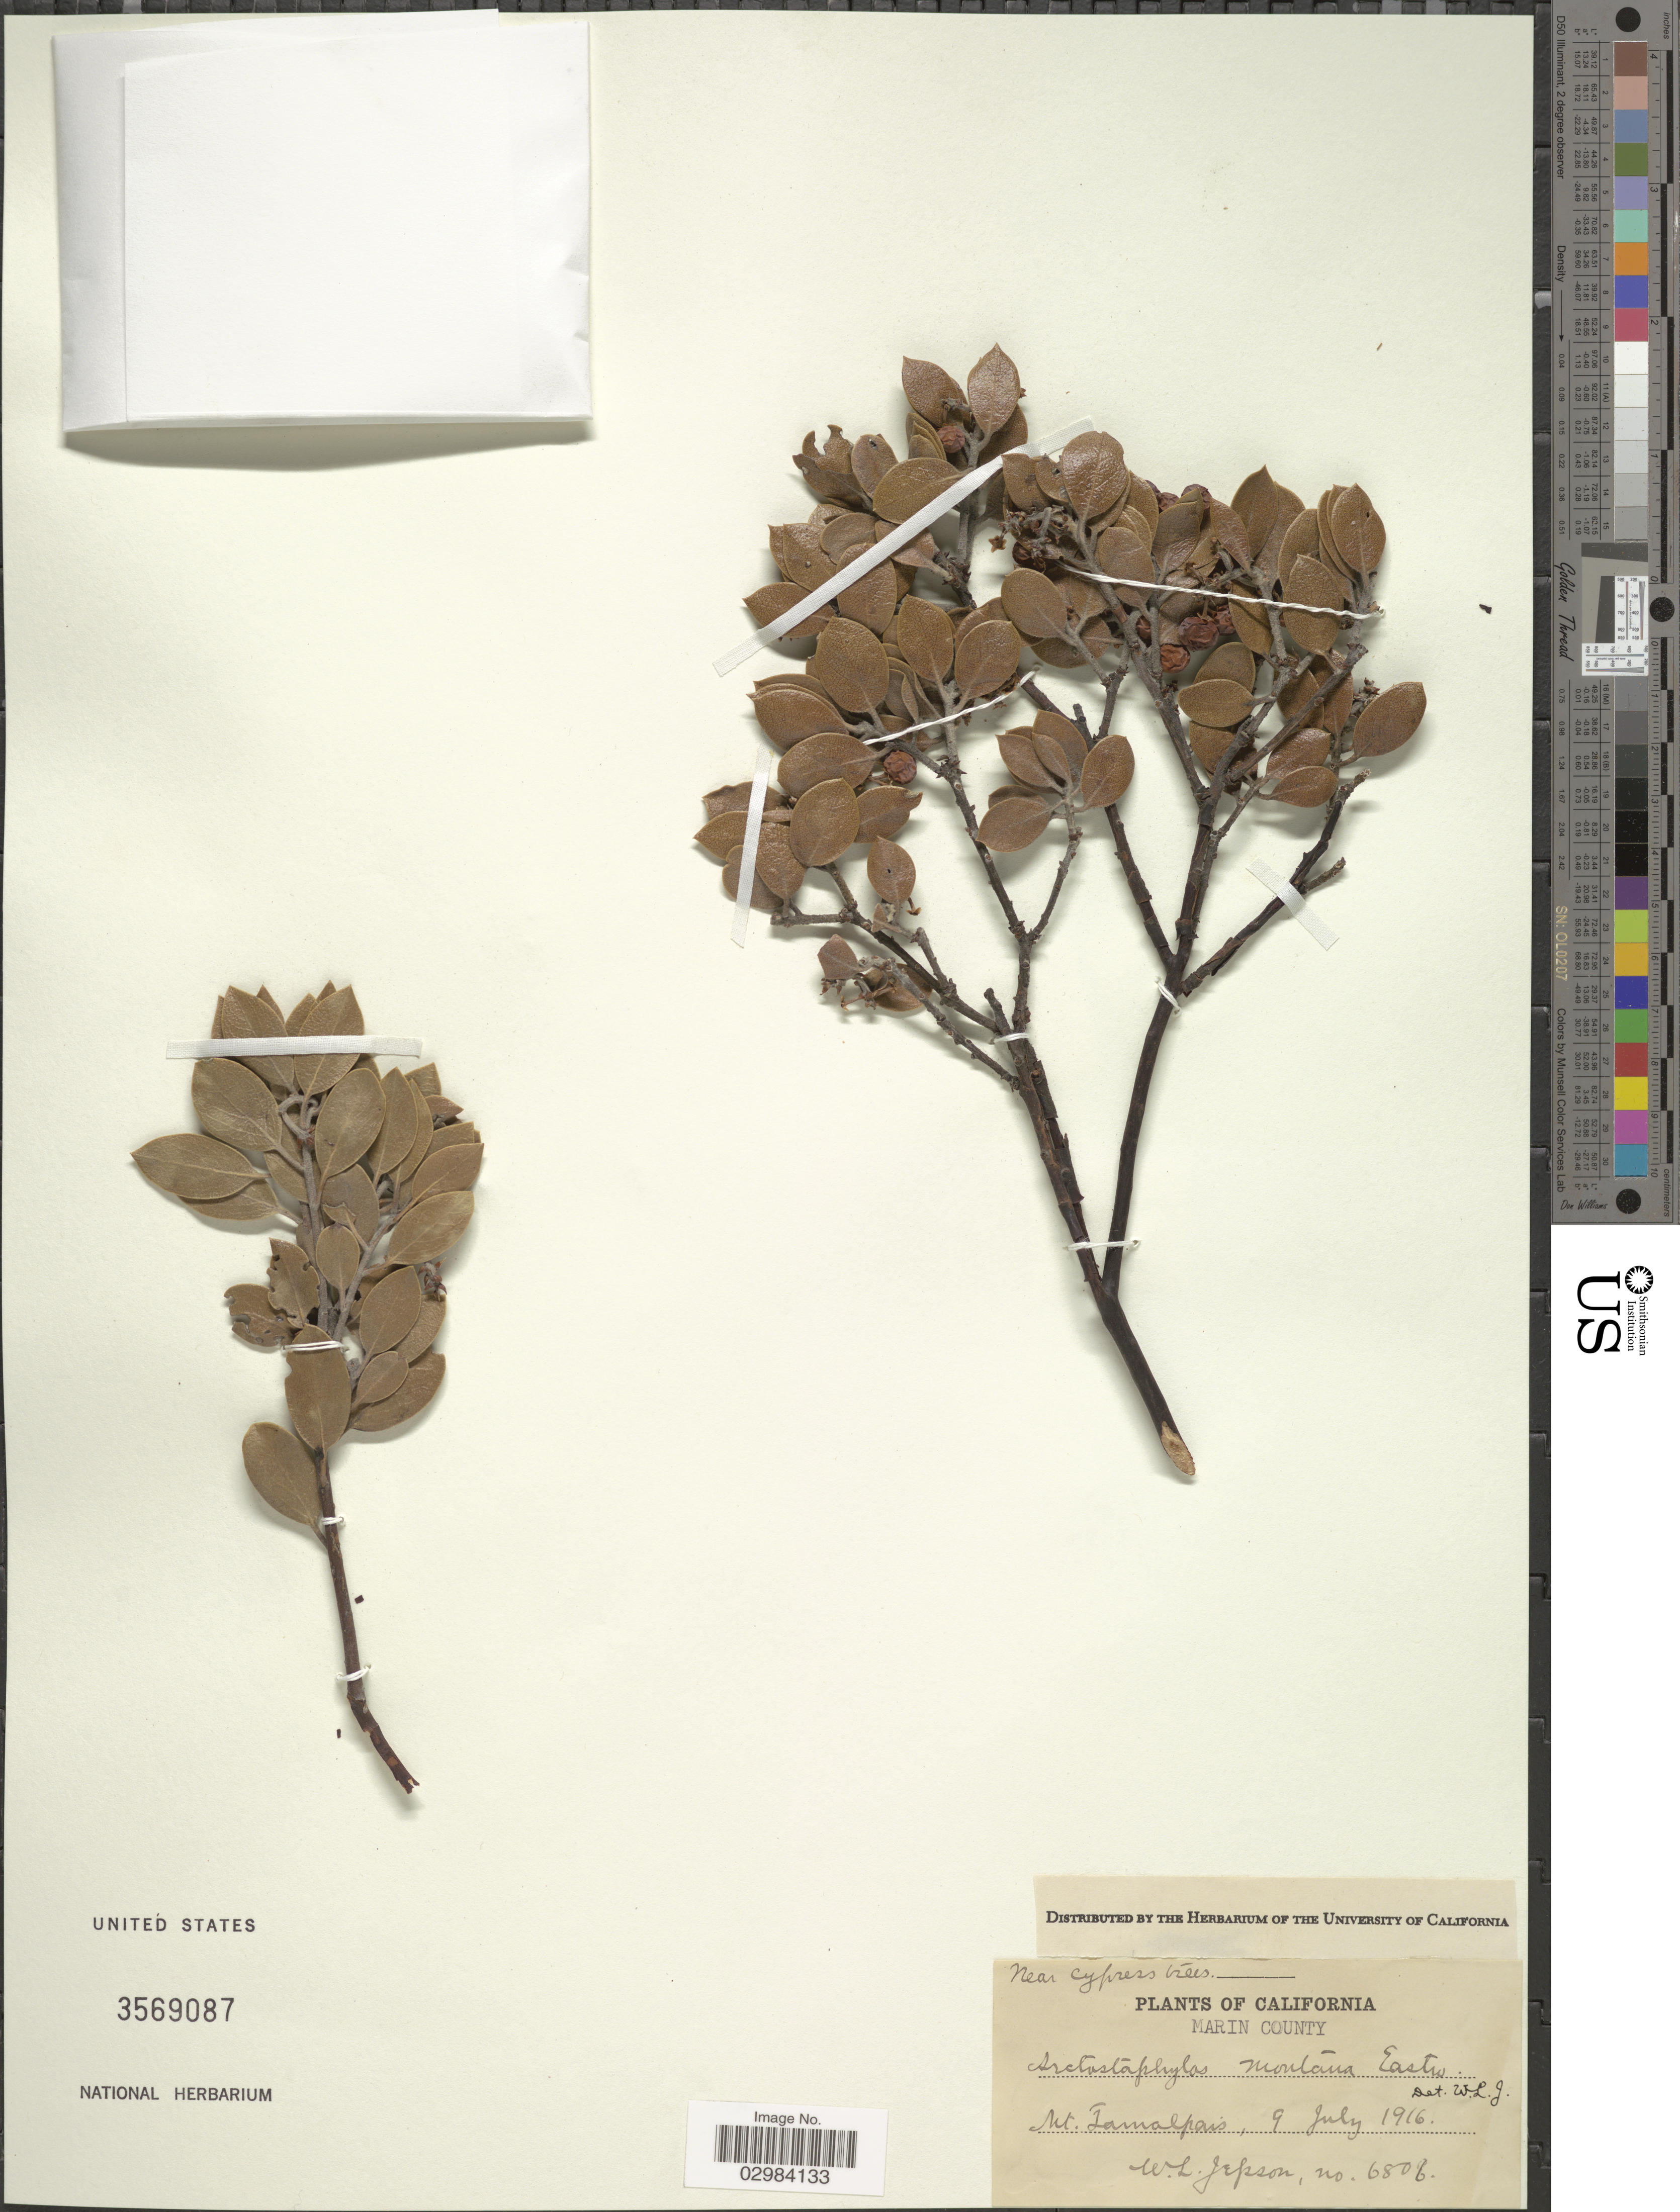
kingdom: Plantae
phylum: Tracheophyta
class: Magnoliopsida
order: Ericales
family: Ericaceae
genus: Arctostaphylos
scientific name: Arctostaphylos montana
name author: Eastw.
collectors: W. L. Jepson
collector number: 6806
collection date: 1916-07-09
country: United States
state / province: California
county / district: Marin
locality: Marin County, Mt. Tamalpais.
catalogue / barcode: US 3569087